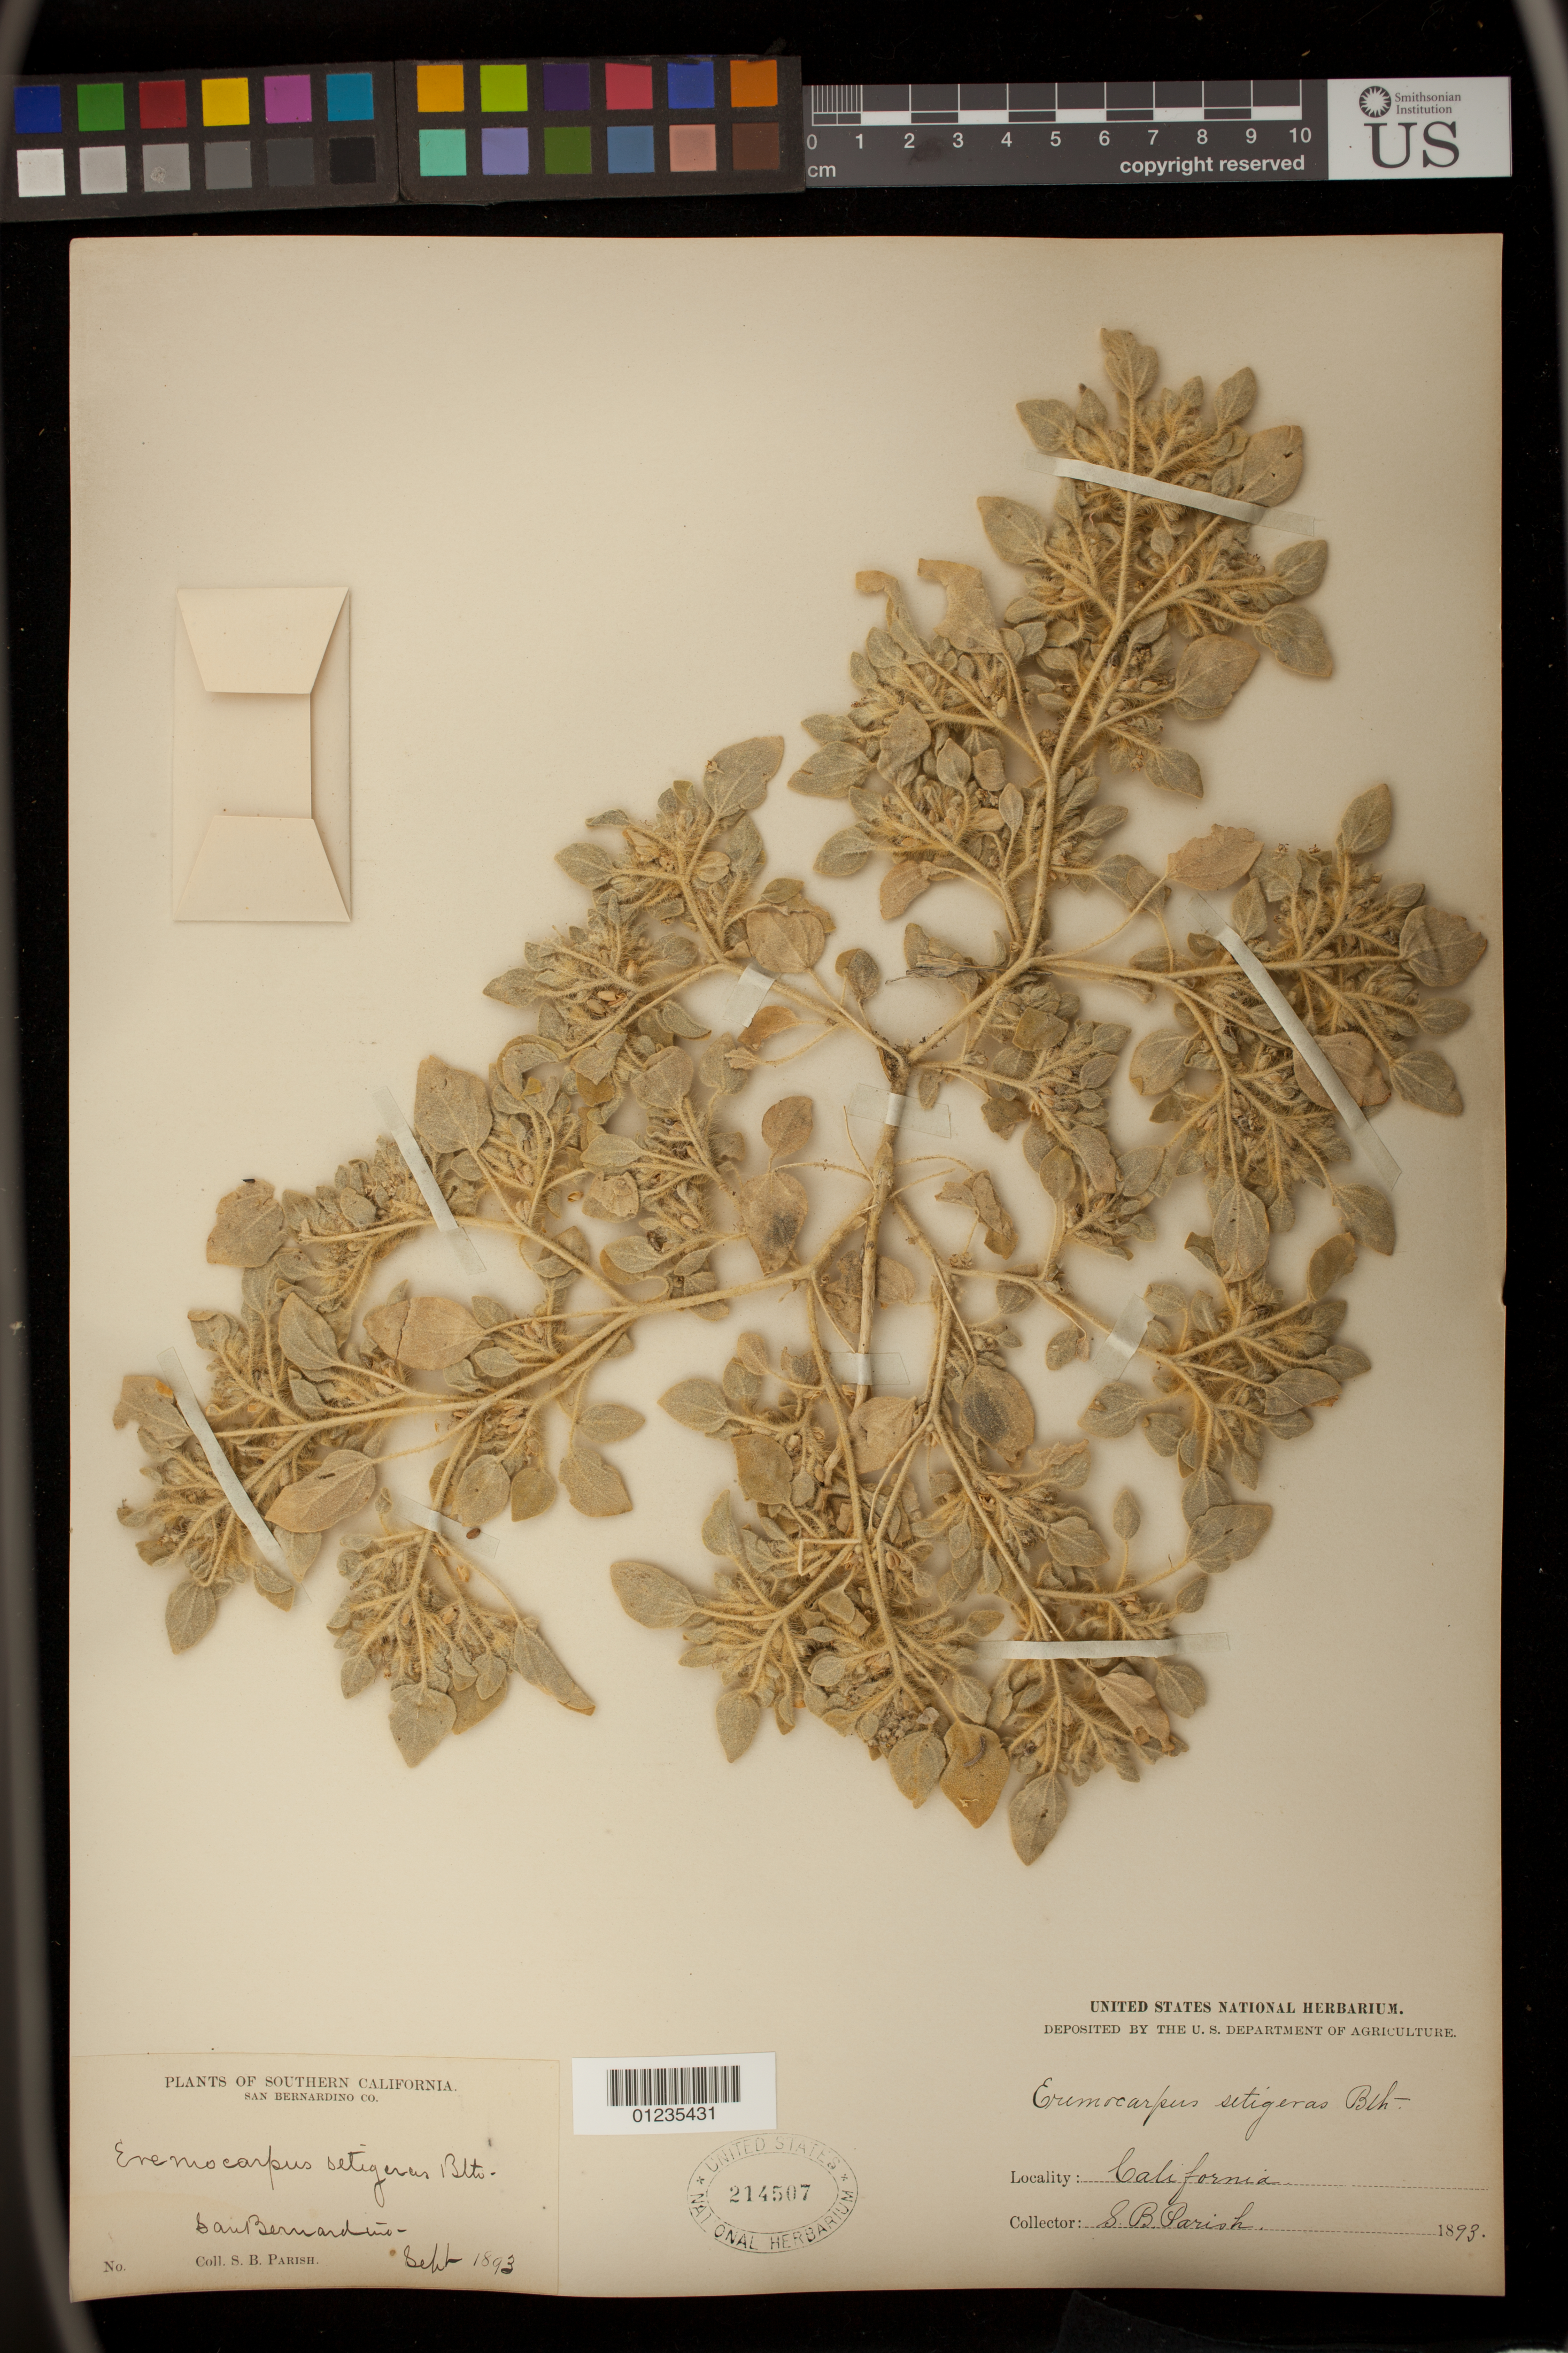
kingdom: Plantae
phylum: Tracheophyta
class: Magnoliopsida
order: Malpighiales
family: Euphorbiaceae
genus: Eremocarpus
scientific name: Eremocarpus setigerus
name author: (Hook.) Benth.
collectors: S. B. Parish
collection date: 1893-09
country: United States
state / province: California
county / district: San Bernardino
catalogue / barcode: US 214507